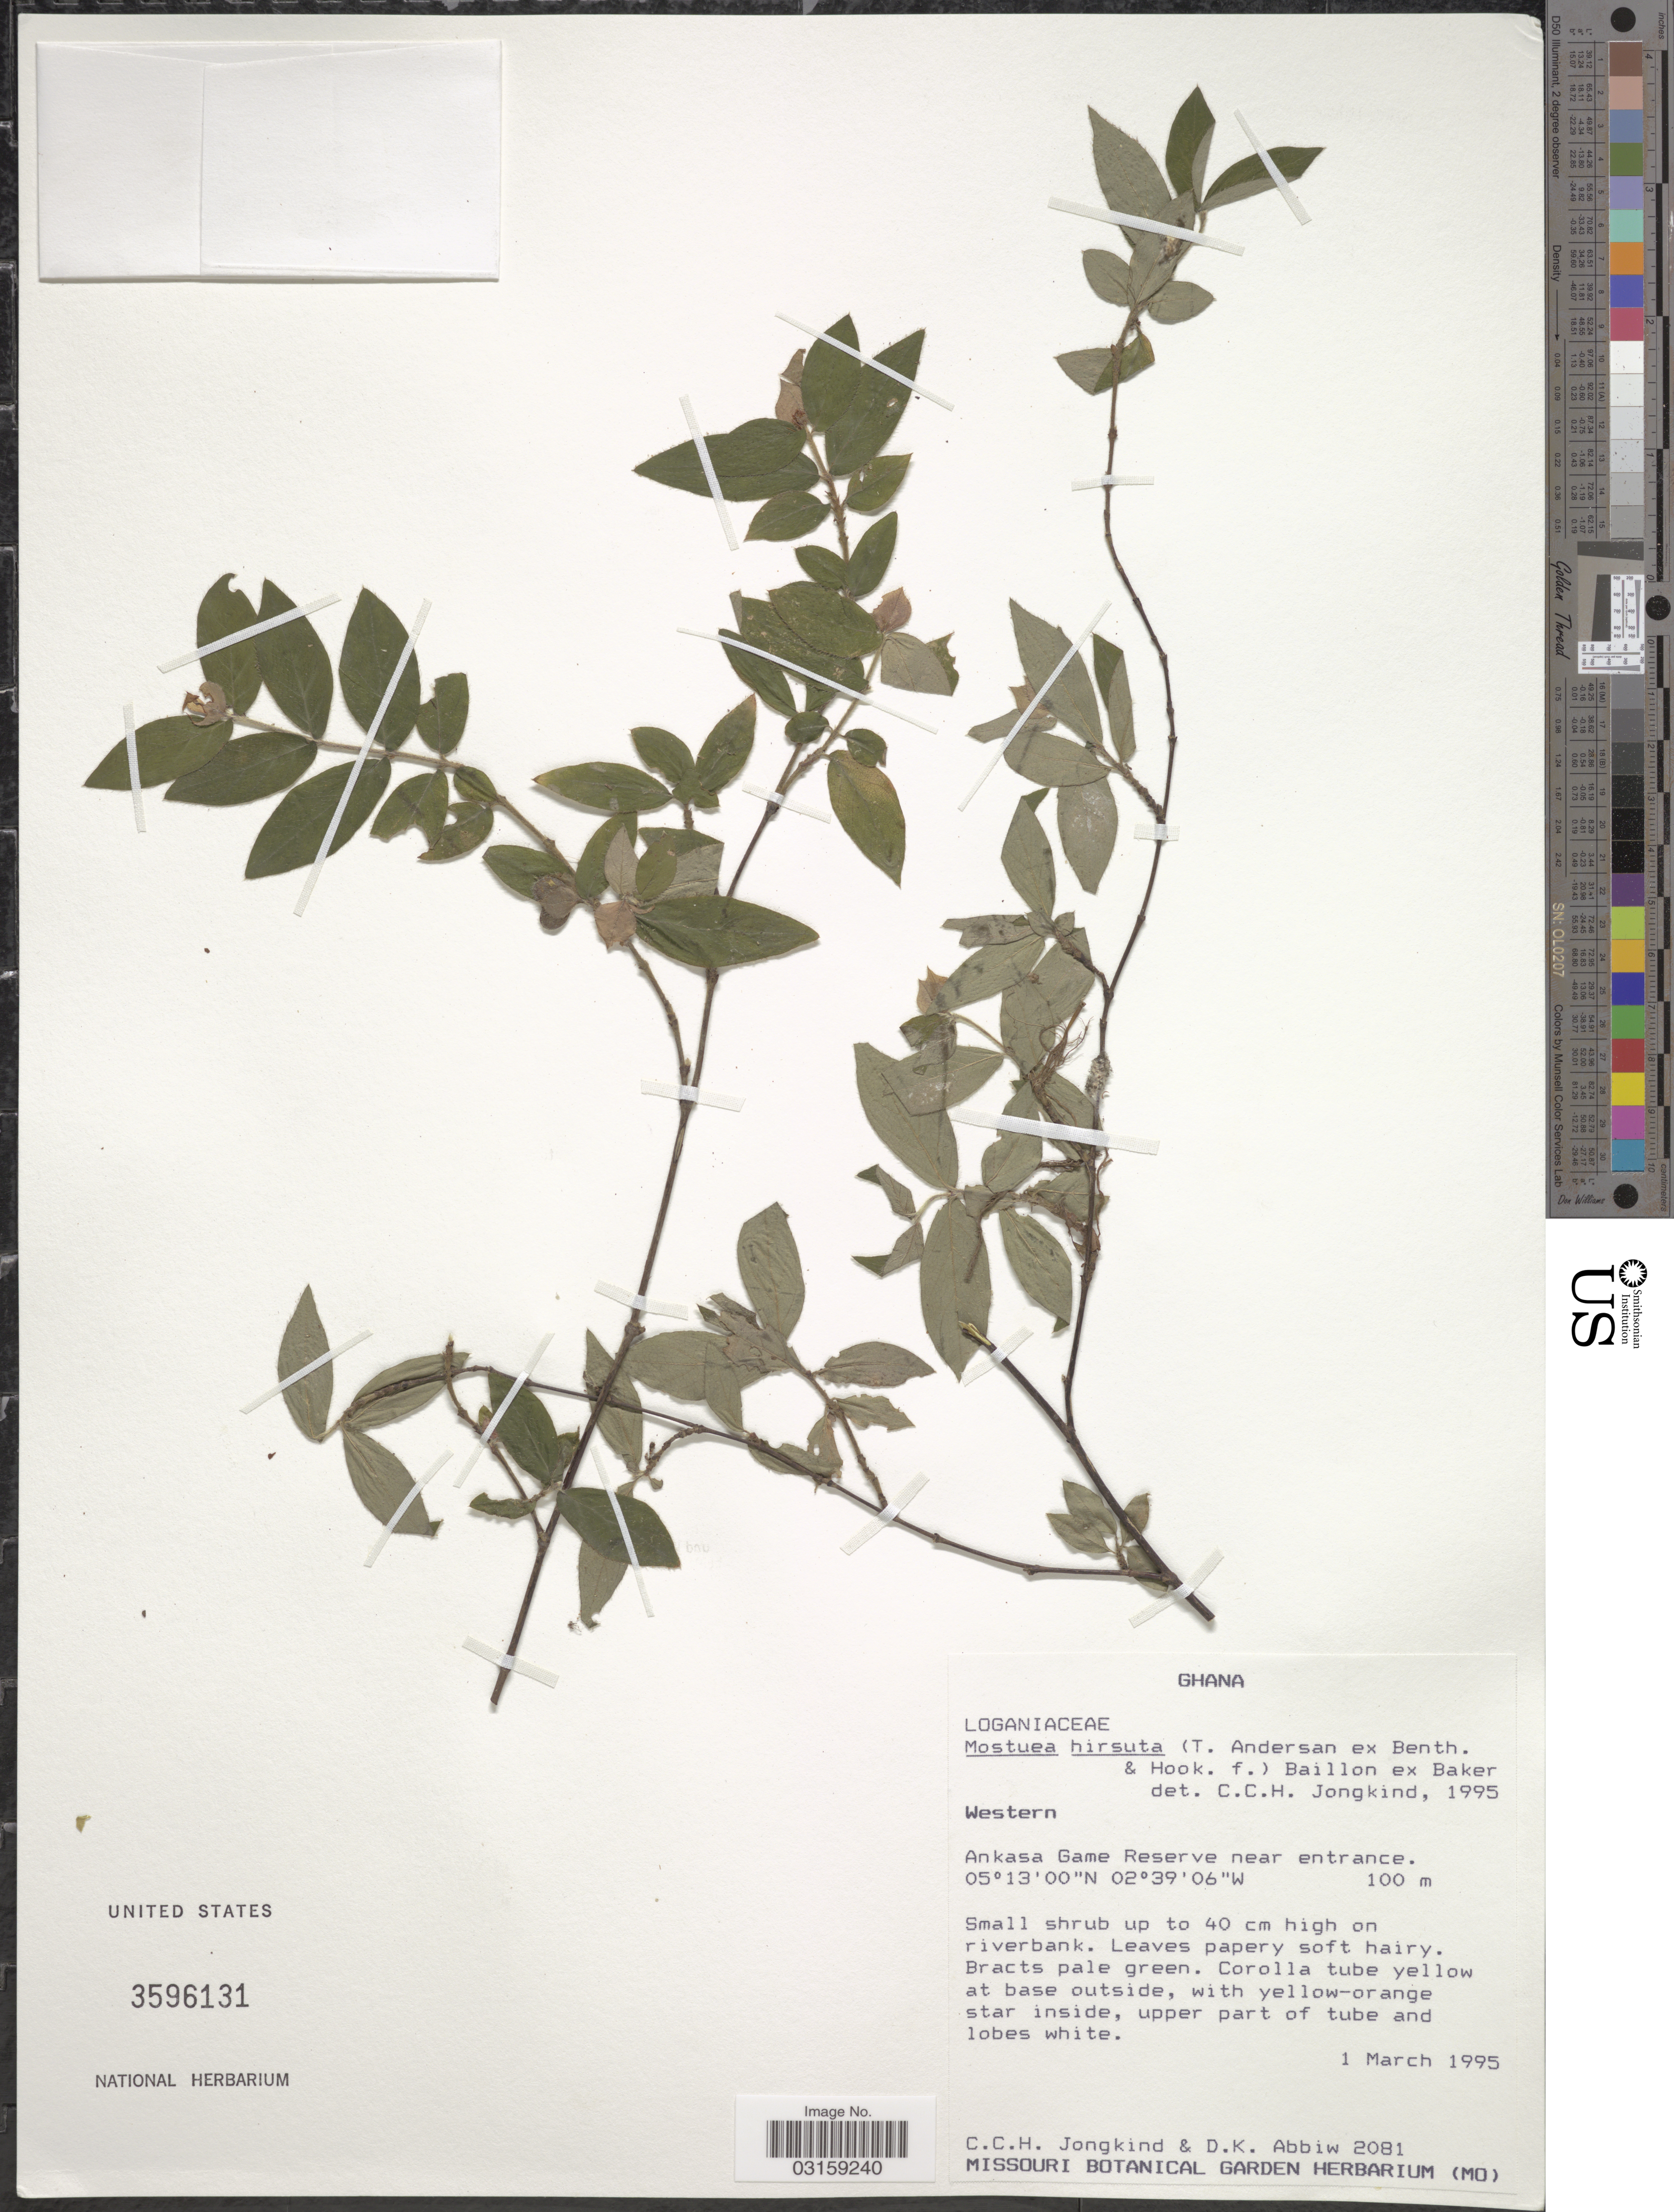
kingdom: Plantae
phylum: Tracheophyta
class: Magnoliopsida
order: Gentianales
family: Gelsemiaceae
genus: Mostuea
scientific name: Mostuea hirsuta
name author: (T. Anderson ex Benth.) Baill. ex Baker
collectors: C. C. Jongkind & D. K. Abbiw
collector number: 2081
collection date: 1995-03-01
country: Ghana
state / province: Western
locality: Ankasa Game Reserve near entrance.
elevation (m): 100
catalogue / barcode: US 3596131